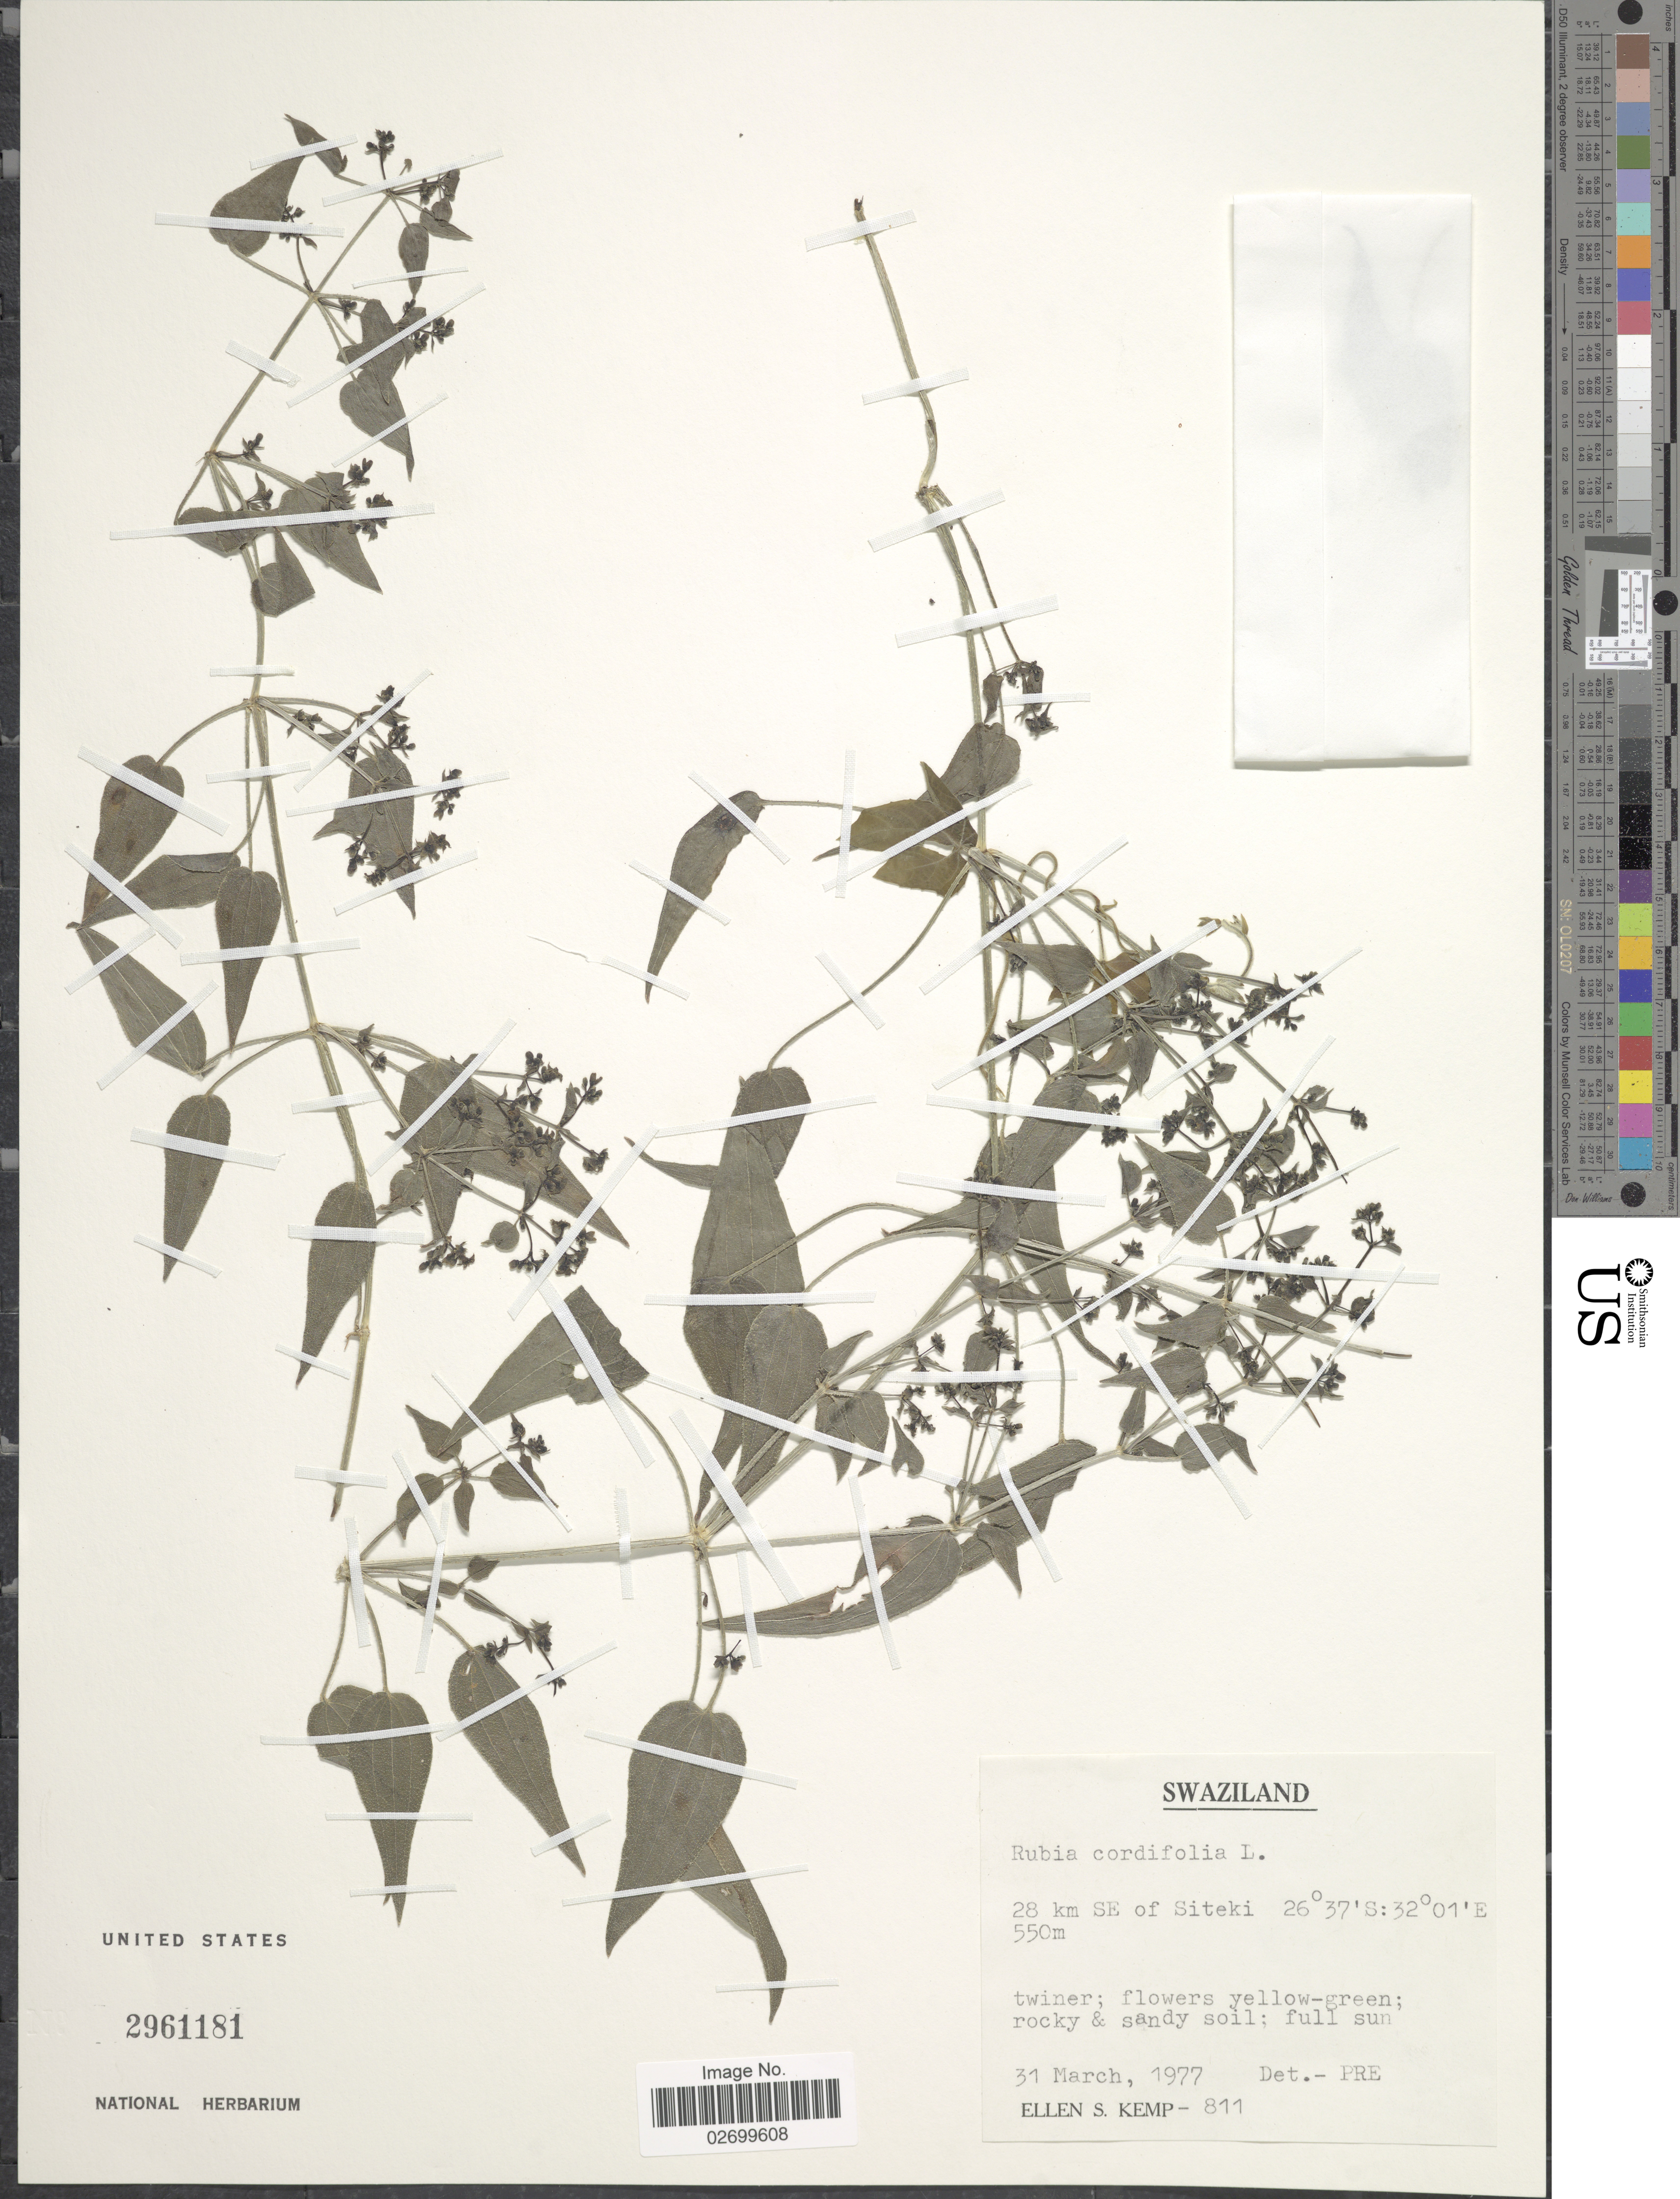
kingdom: Plantae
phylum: Tracheophyta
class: Magnoliopsida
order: Gentianales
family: Rubiaceae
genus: Rubia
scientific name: Rubia cordifolia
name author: L.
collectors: E. S. Kemp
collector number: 811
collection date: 1977-03-31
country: Eswatini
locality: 28 km SE of Siteki.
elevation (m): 550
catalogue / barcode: US 2961181